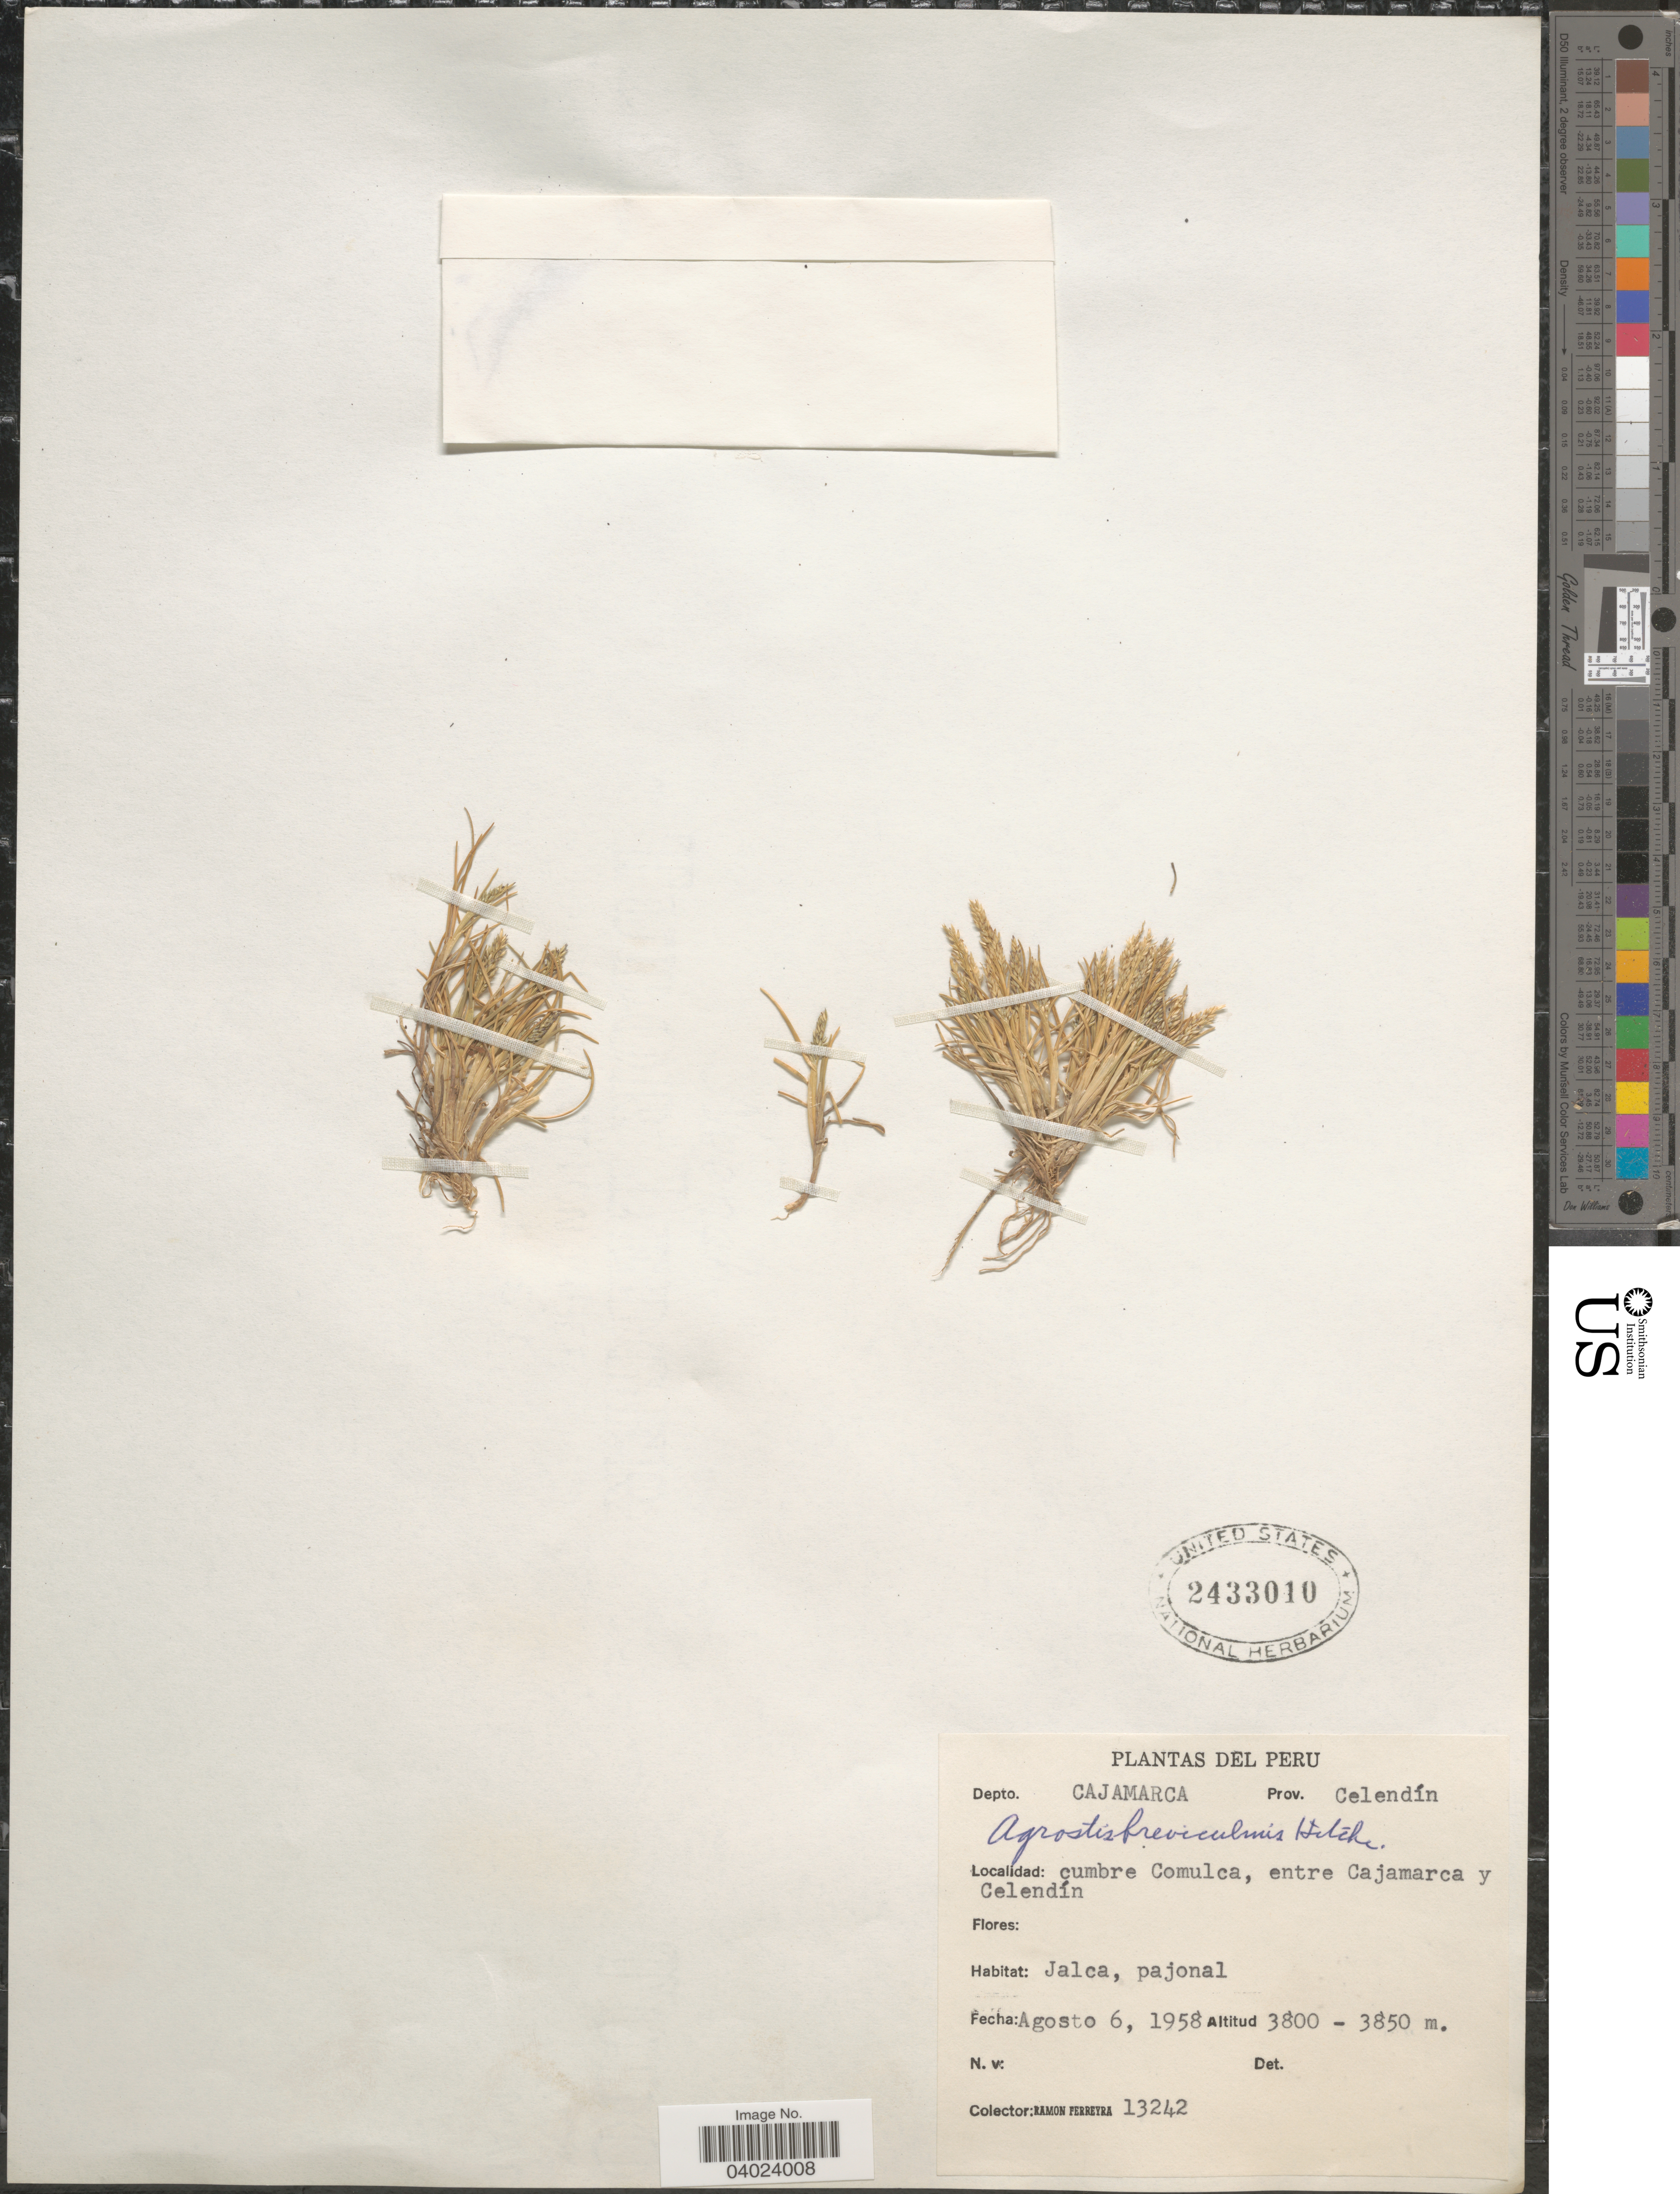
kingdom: Plantae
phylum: Tracheophyta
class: Liliopsida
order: Poales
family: Poaceae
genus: Agrostis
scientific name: Agrostis breviculmis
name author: Hitchc.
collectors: R. A. Ferreyra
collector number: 13424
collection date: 1958-08-06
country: Peru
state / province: Cajamarca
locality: Depto. Cajamarca. Prov. Celendín. Cumbre Comulca, entre cajamarca y Celendín.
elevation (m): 3800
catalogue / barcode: US 2433010